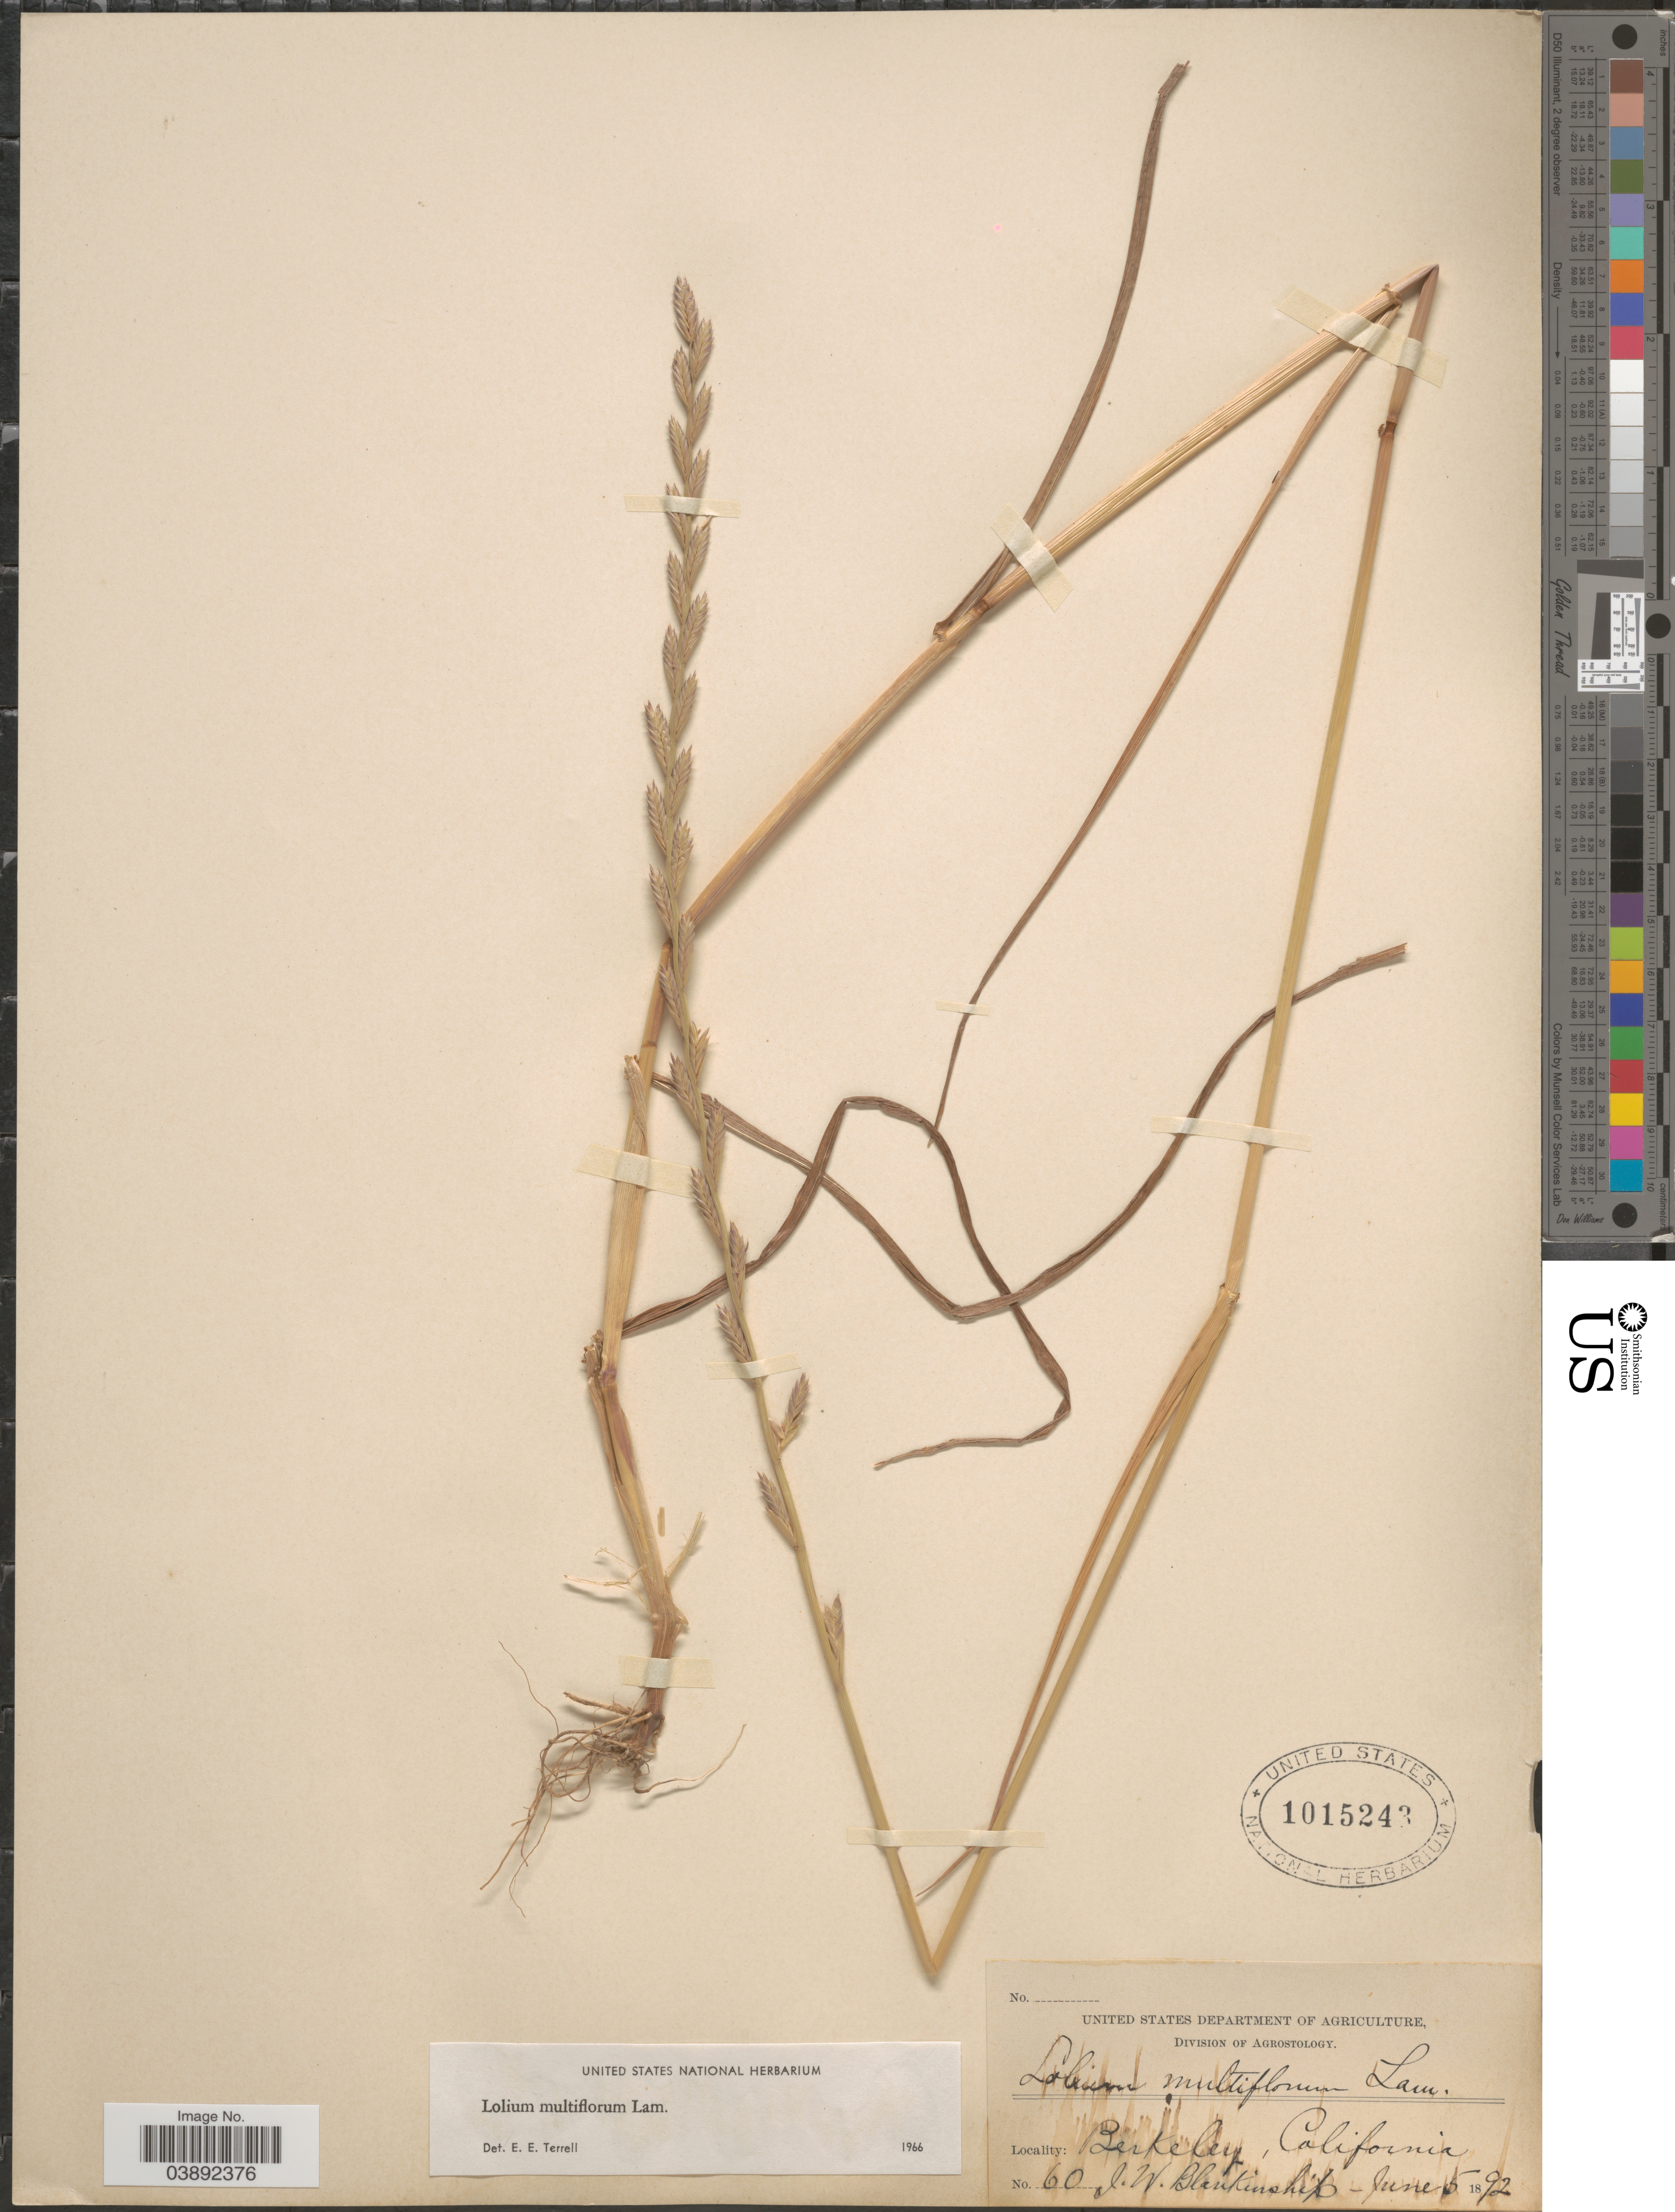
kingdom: Plantae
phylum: Tracheophyta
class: Liliopsida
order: Poales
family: Poaceae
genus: Lolium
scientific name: Lolium multiflorum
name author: Lam.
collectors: J. W. Blankinship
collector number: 60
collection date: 1892-06-05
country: United States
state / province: California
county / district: Alameda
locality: Berkeley.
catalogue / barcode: US 1015243